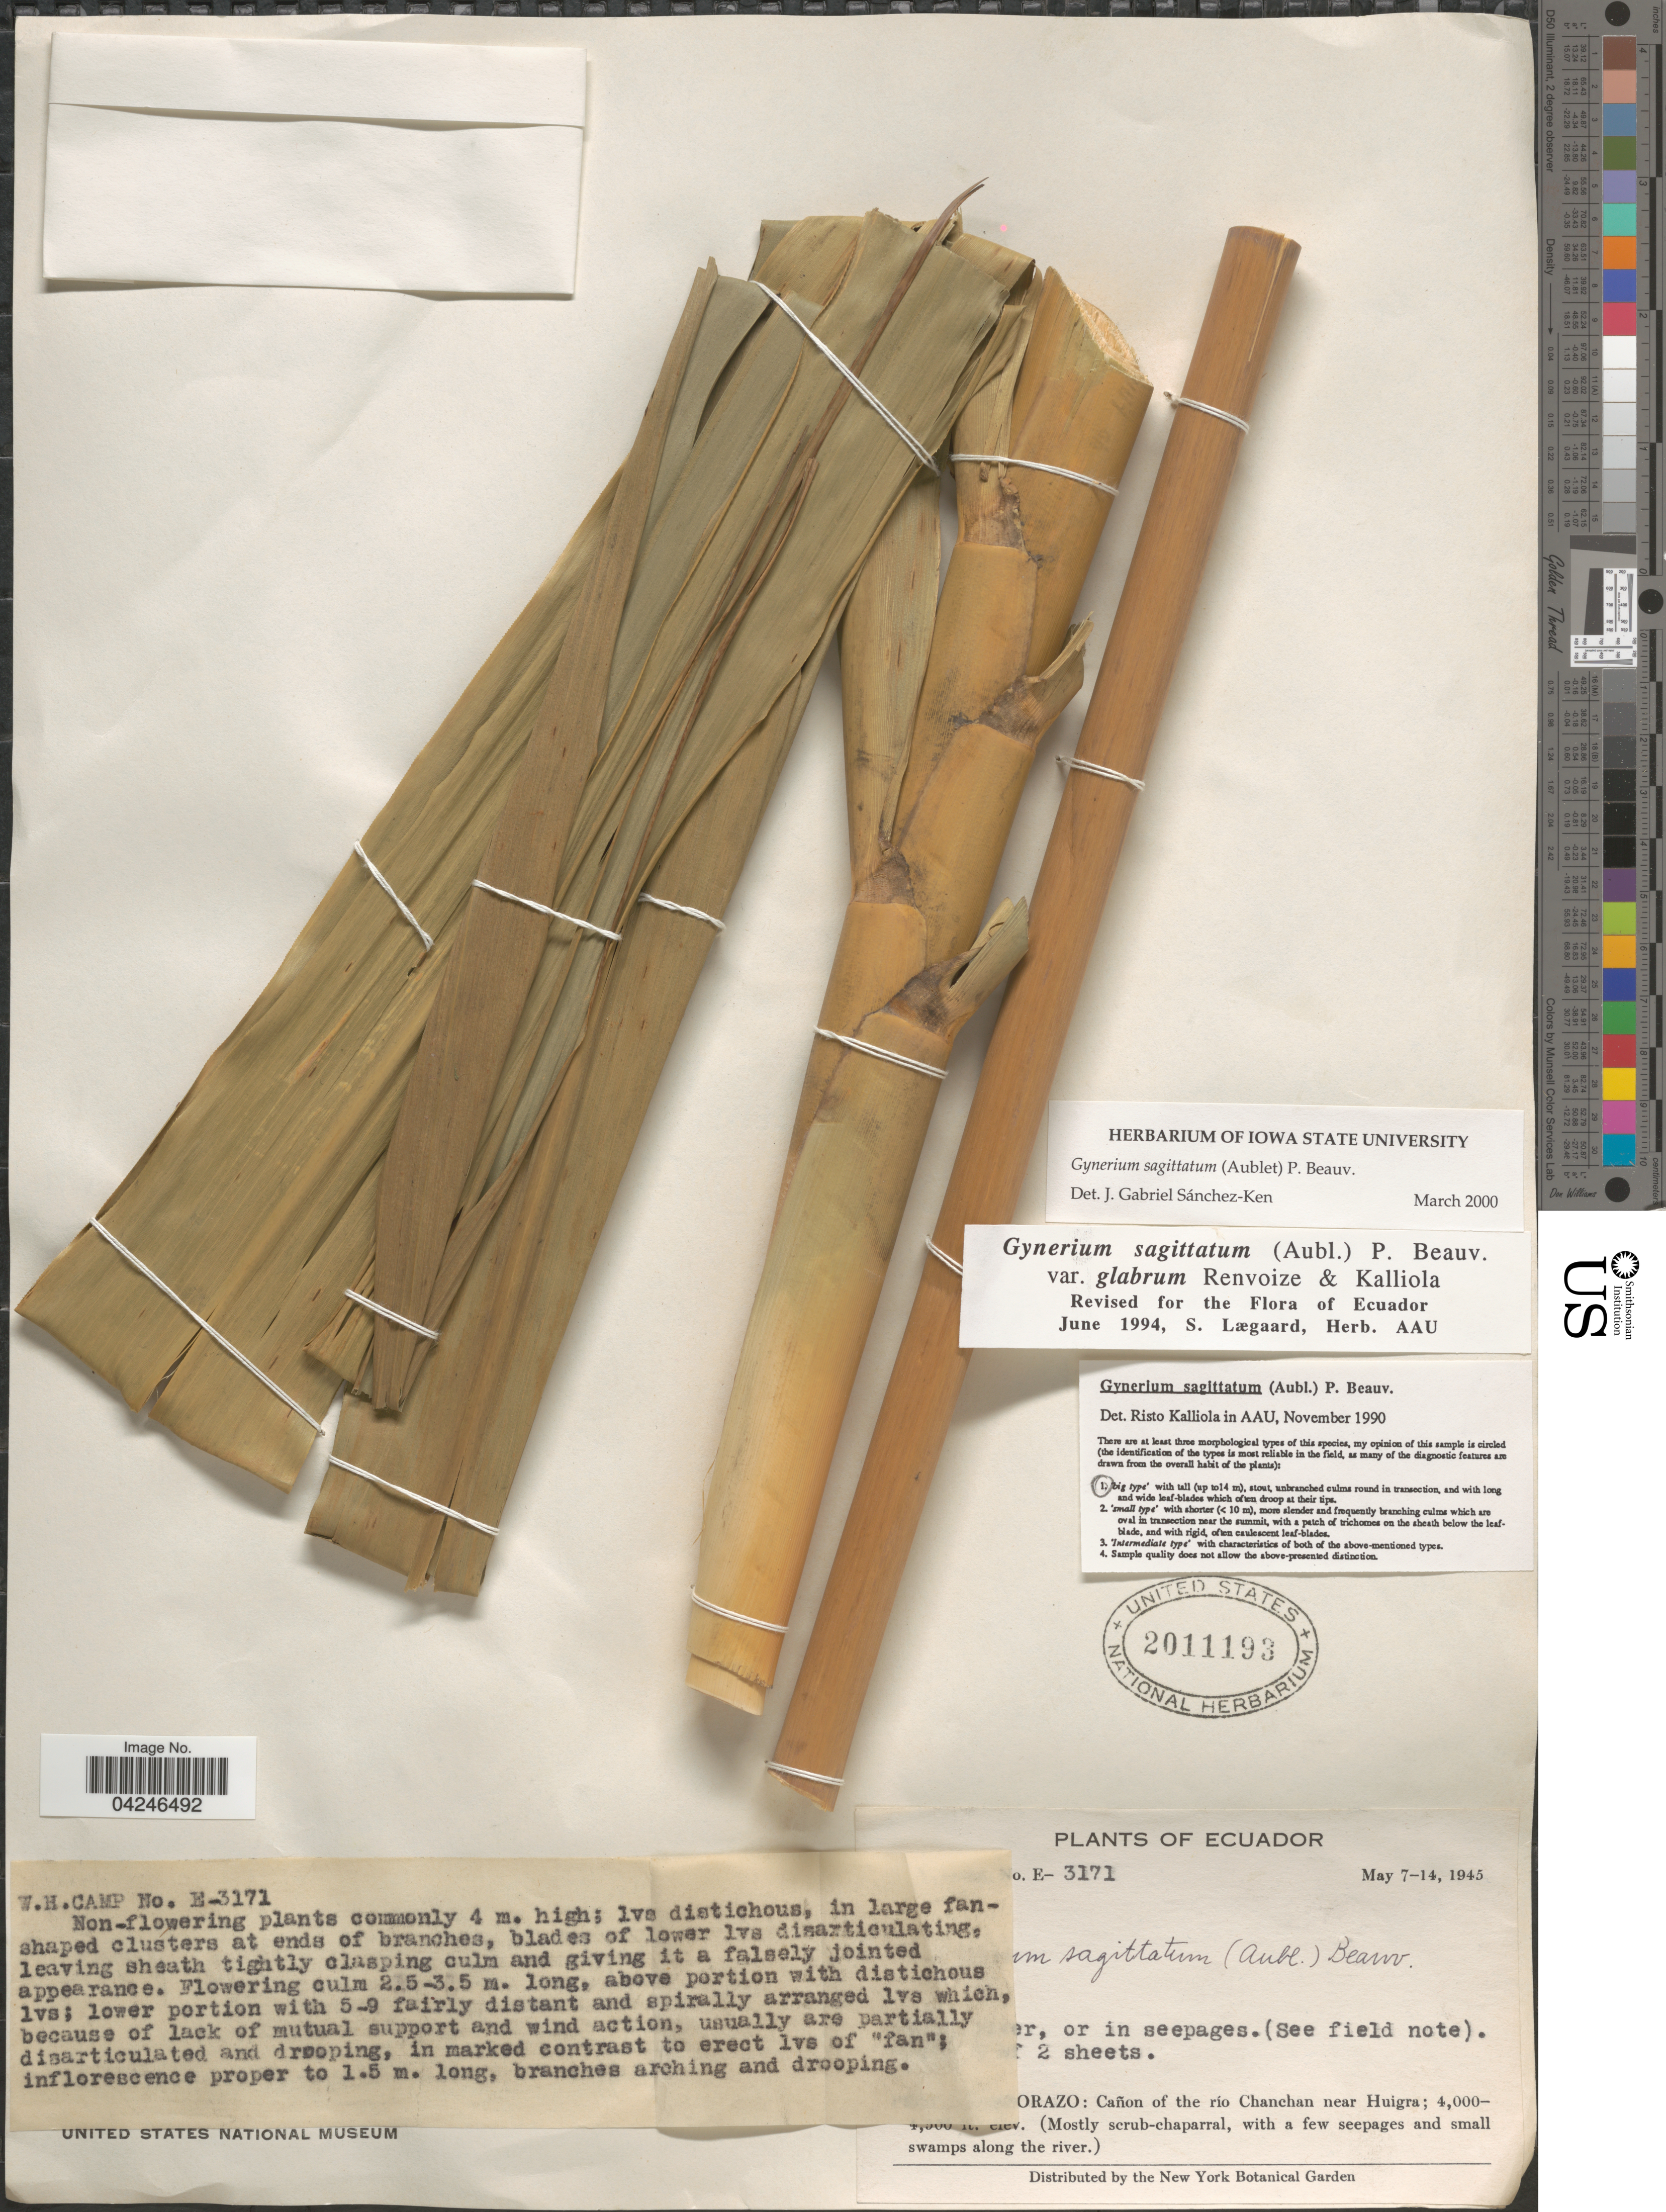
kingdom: Plantae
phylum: Tracheophyta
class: Liliopsida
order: Poales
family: Poaceae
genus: Gynerium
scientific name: Gynerium sagittatum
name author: (Aubl.) P. Beauv.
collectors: W. H. Camp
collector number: E3171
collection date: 1945-05-07/1945-05-14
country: Ecuador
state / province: Chimborazo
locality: Chimborazo: Cañon of the rio Chanchan near Huigra.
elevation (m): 1219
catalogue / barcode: US 2011193